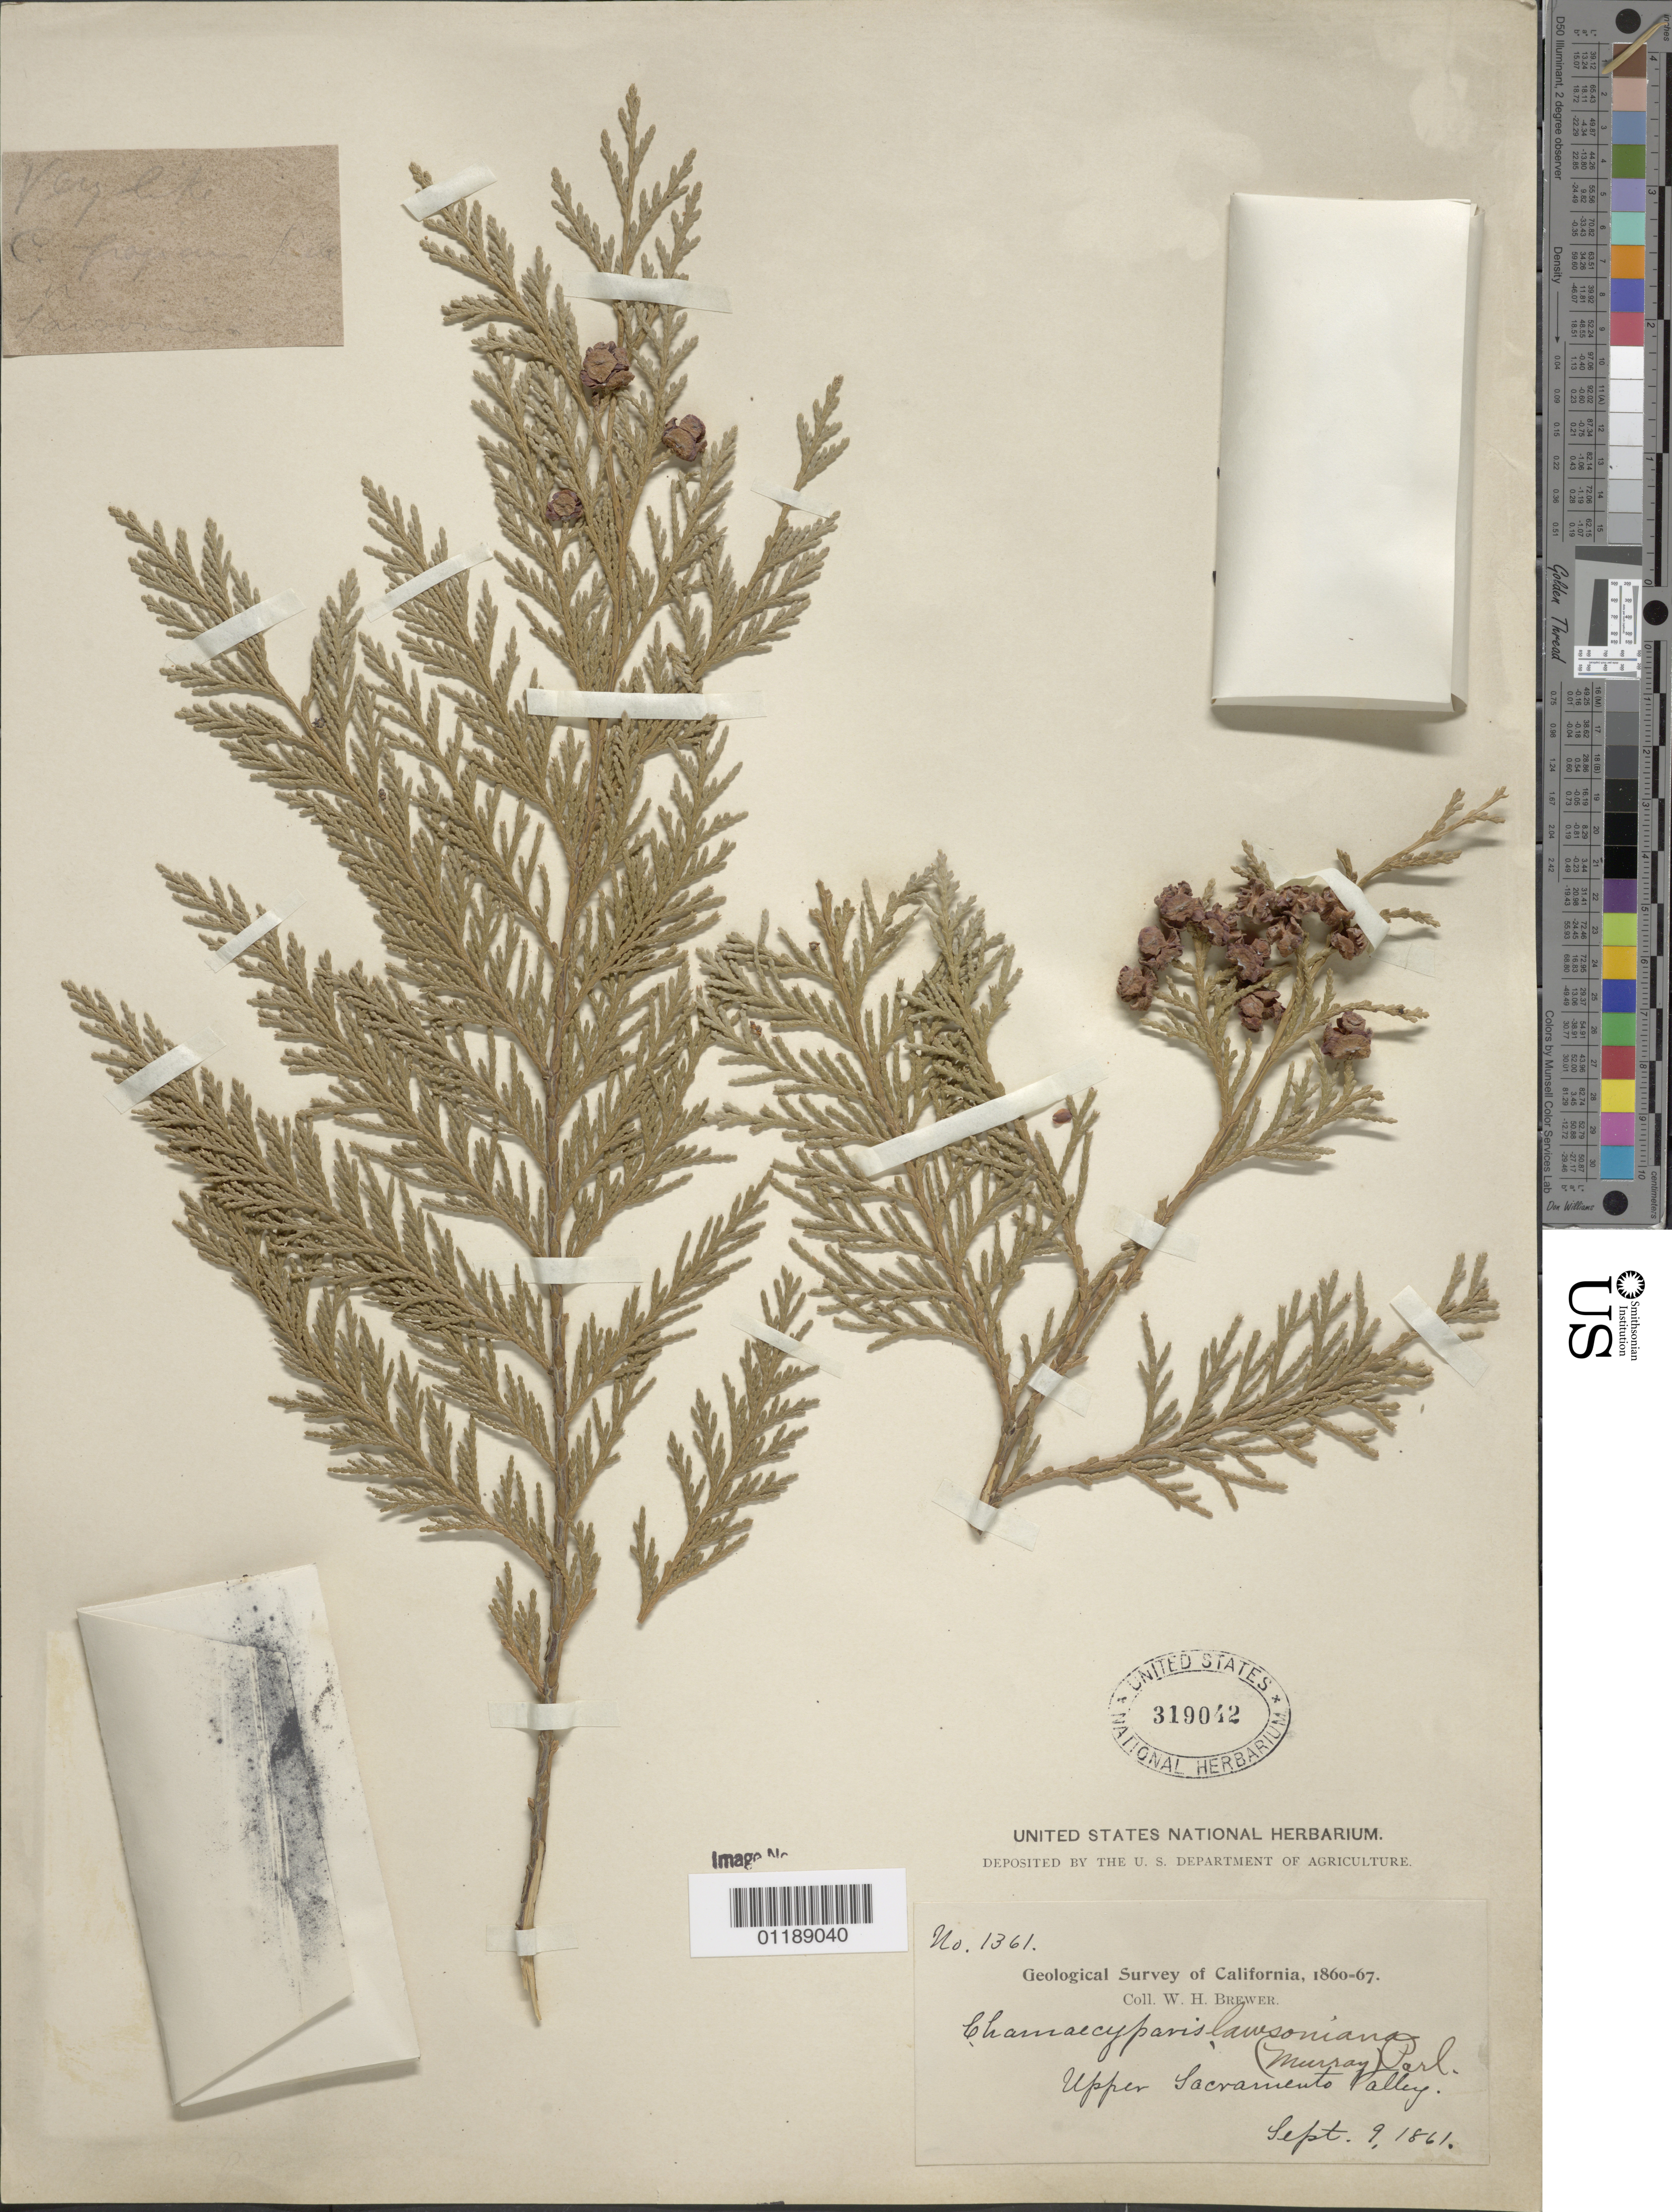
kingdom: Plantae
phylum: Tracheophyta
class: Pinopsida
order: Pinales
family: Cupressaceae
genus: Chamaecyparis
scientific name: Chamaecyparis lawsoniana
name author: (A. Murray bis) Parl.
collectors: W. H. Brewer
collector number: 1361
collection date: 1861-09-09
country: United States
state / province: California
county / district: Sacramento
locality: Upper Sacramento Valley.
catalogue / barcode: US 319042